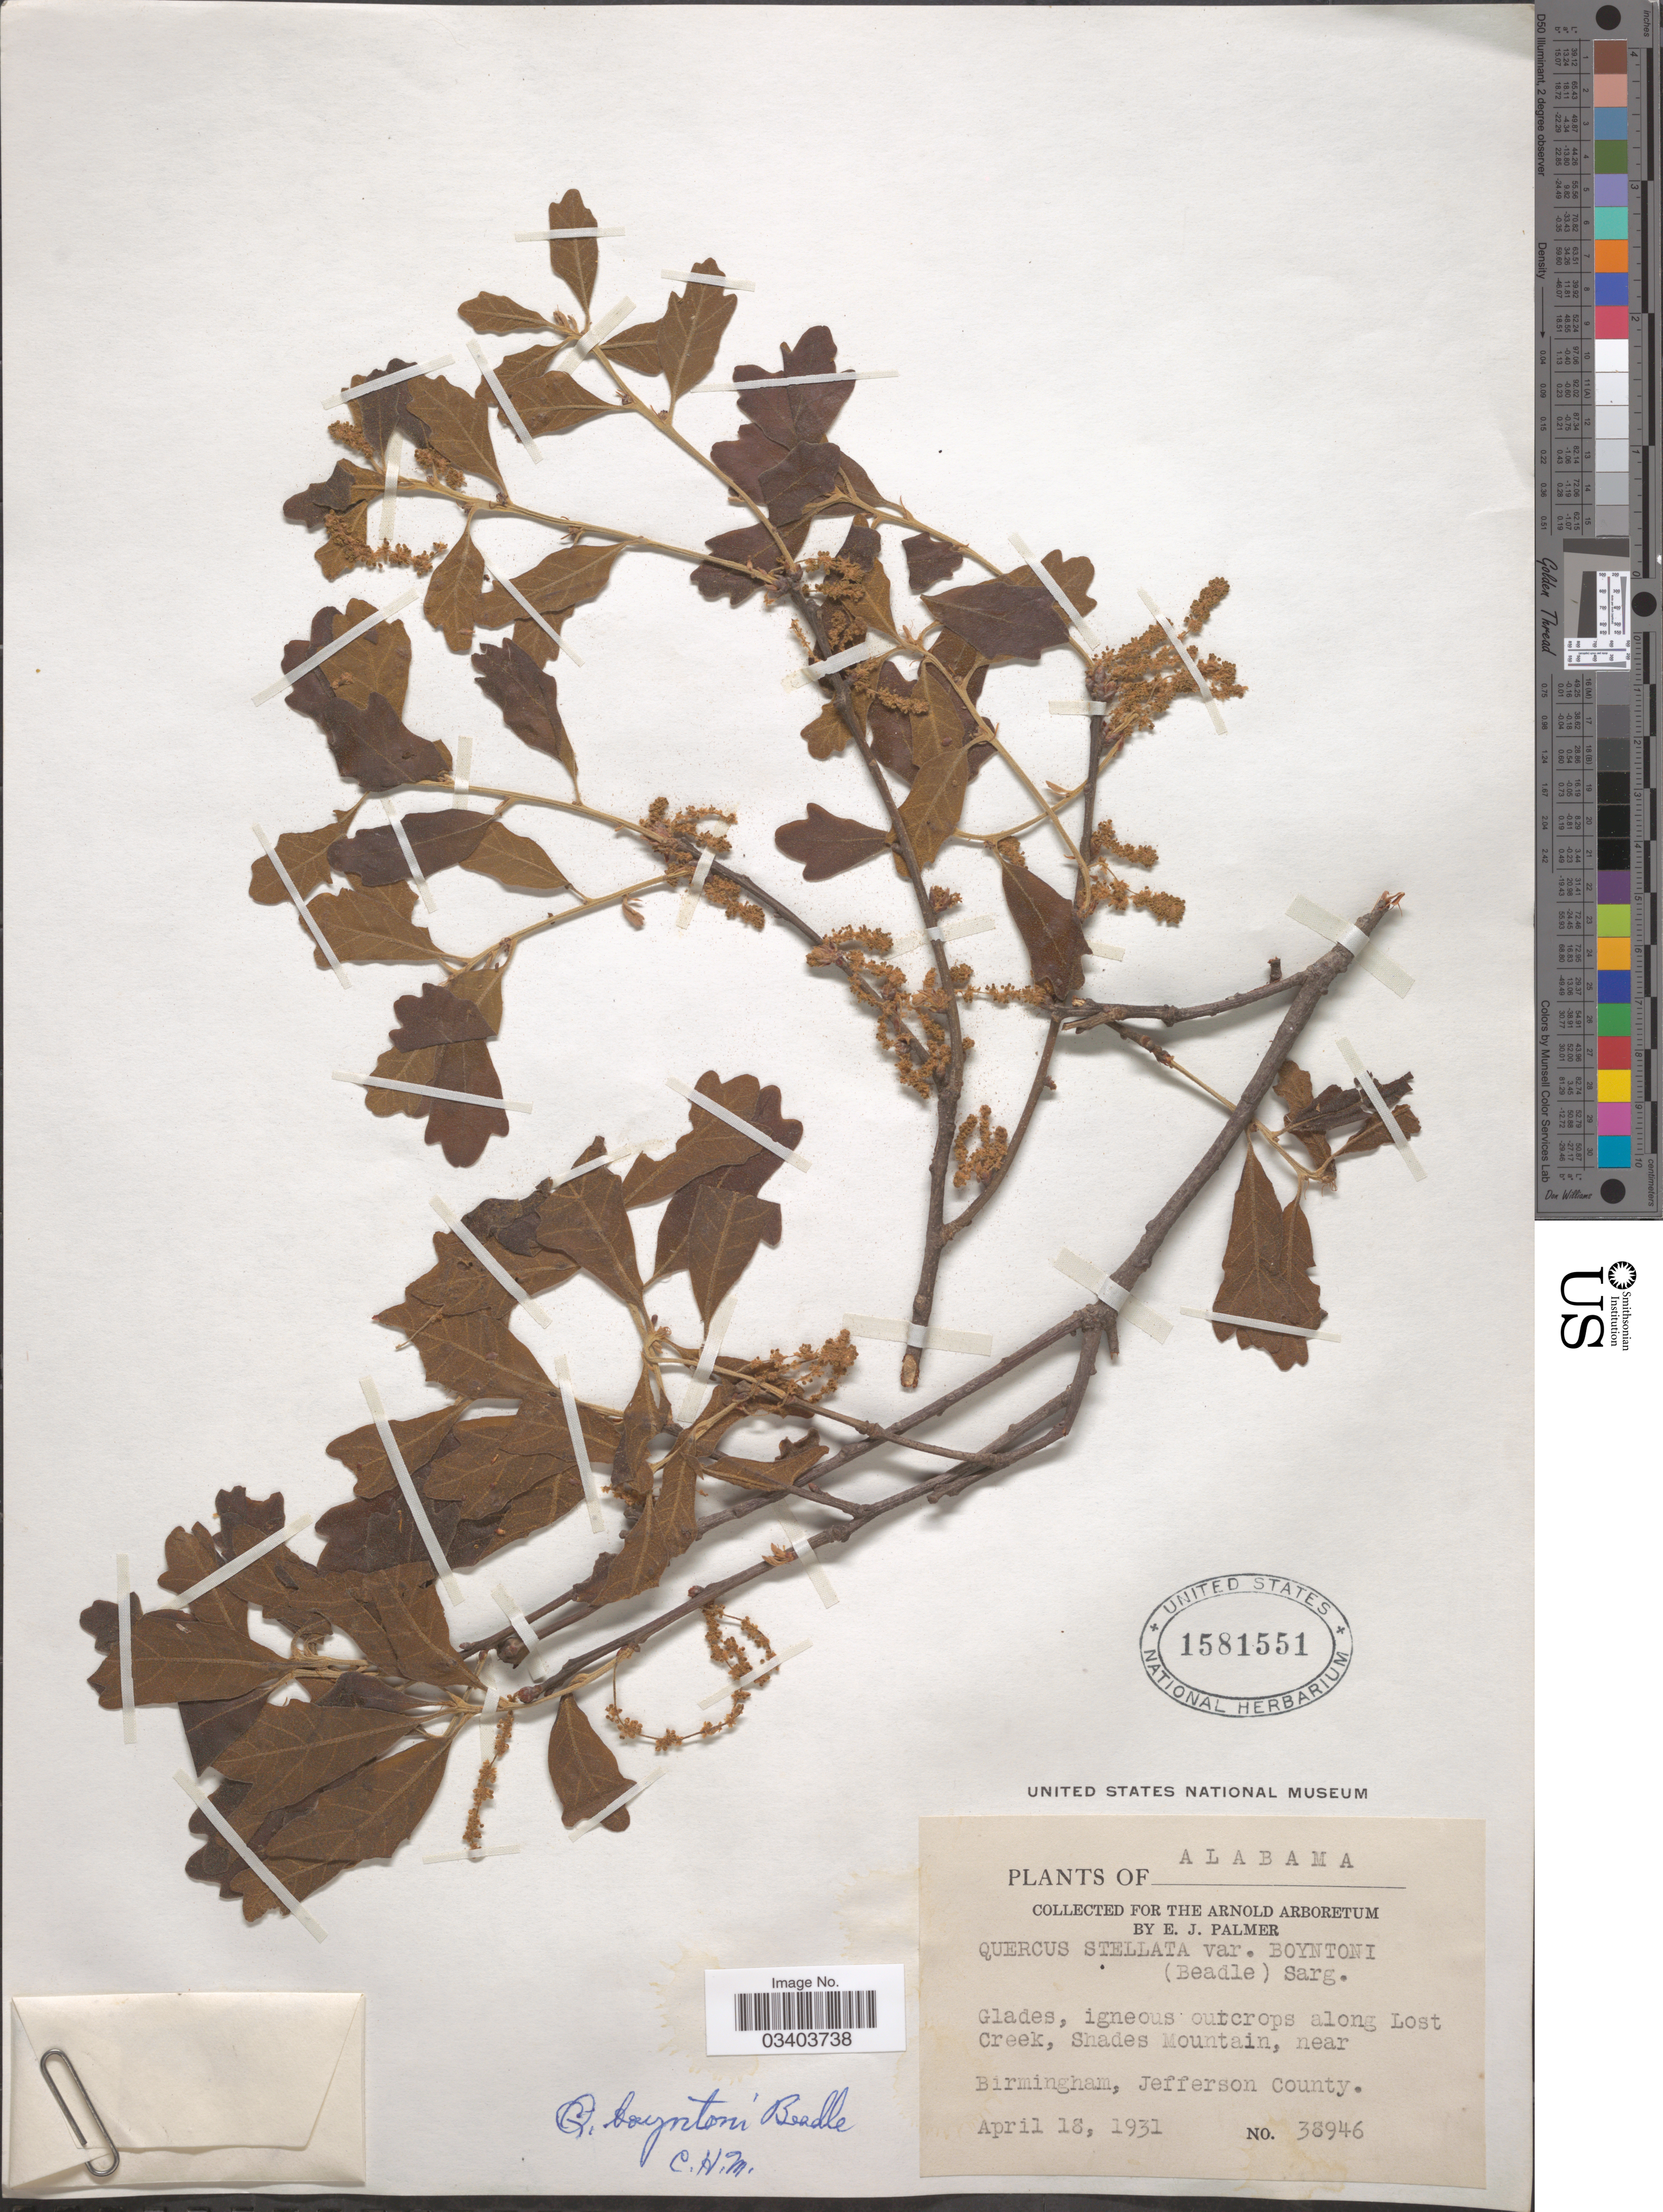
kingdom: Plantae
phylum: Tracheophyta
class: Magnoliopsida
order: Fagales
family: Fagaceae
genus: Quercus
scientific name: Quercus boyntoni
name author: Beadle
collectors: E. J. Palmer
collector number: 38946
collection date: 1931-04-18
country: United States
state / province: Alabama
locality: Along Lost Creek, Shades Mountain, near Birmingham, Jefferson County.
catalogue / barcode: US 1581551